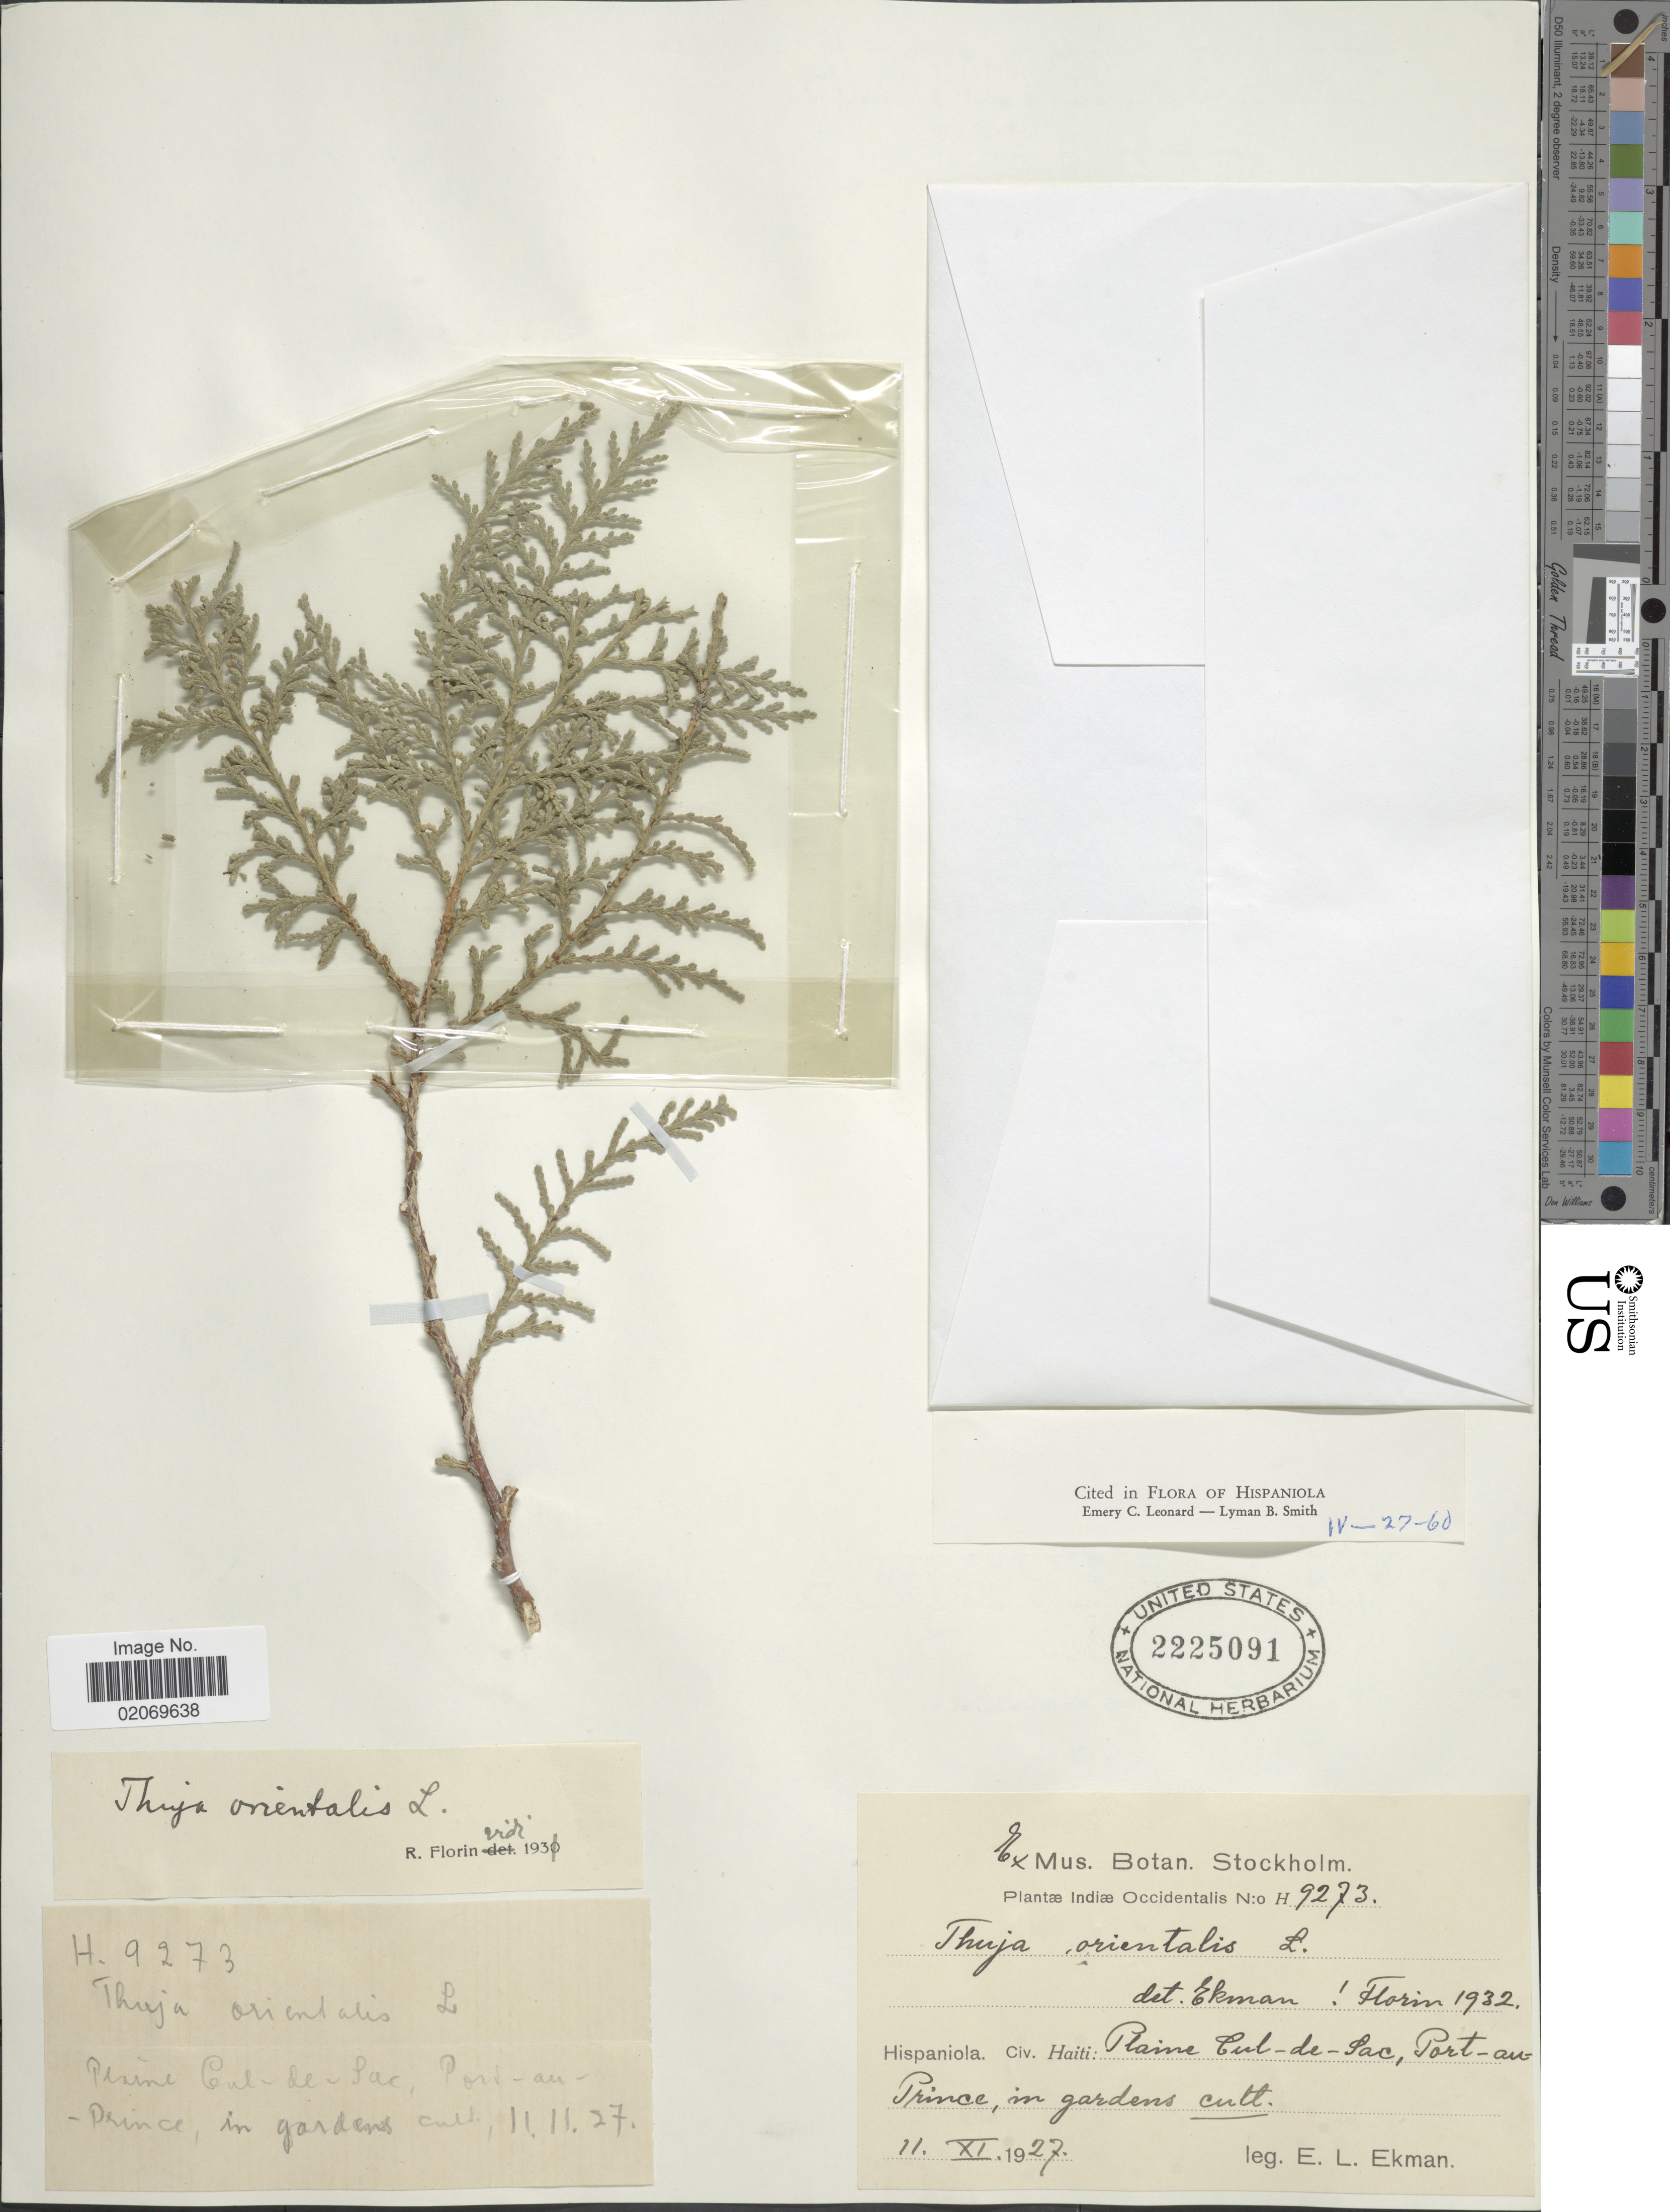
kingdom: Plantae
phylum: Tracheophyta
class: Pinopsida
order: Pinales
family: Cupressaceae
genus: Thuja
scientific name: Thuja orientalis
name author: L.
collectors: E. L. Ekman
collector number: H 9273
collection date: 1927-11-11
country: Haiti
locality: Indiæ Occidentalis, Hispaniola. Civ. Haiti Plaine Cul-de-Sac, Port-au-Prince, in gardens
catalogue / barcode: US 2225091